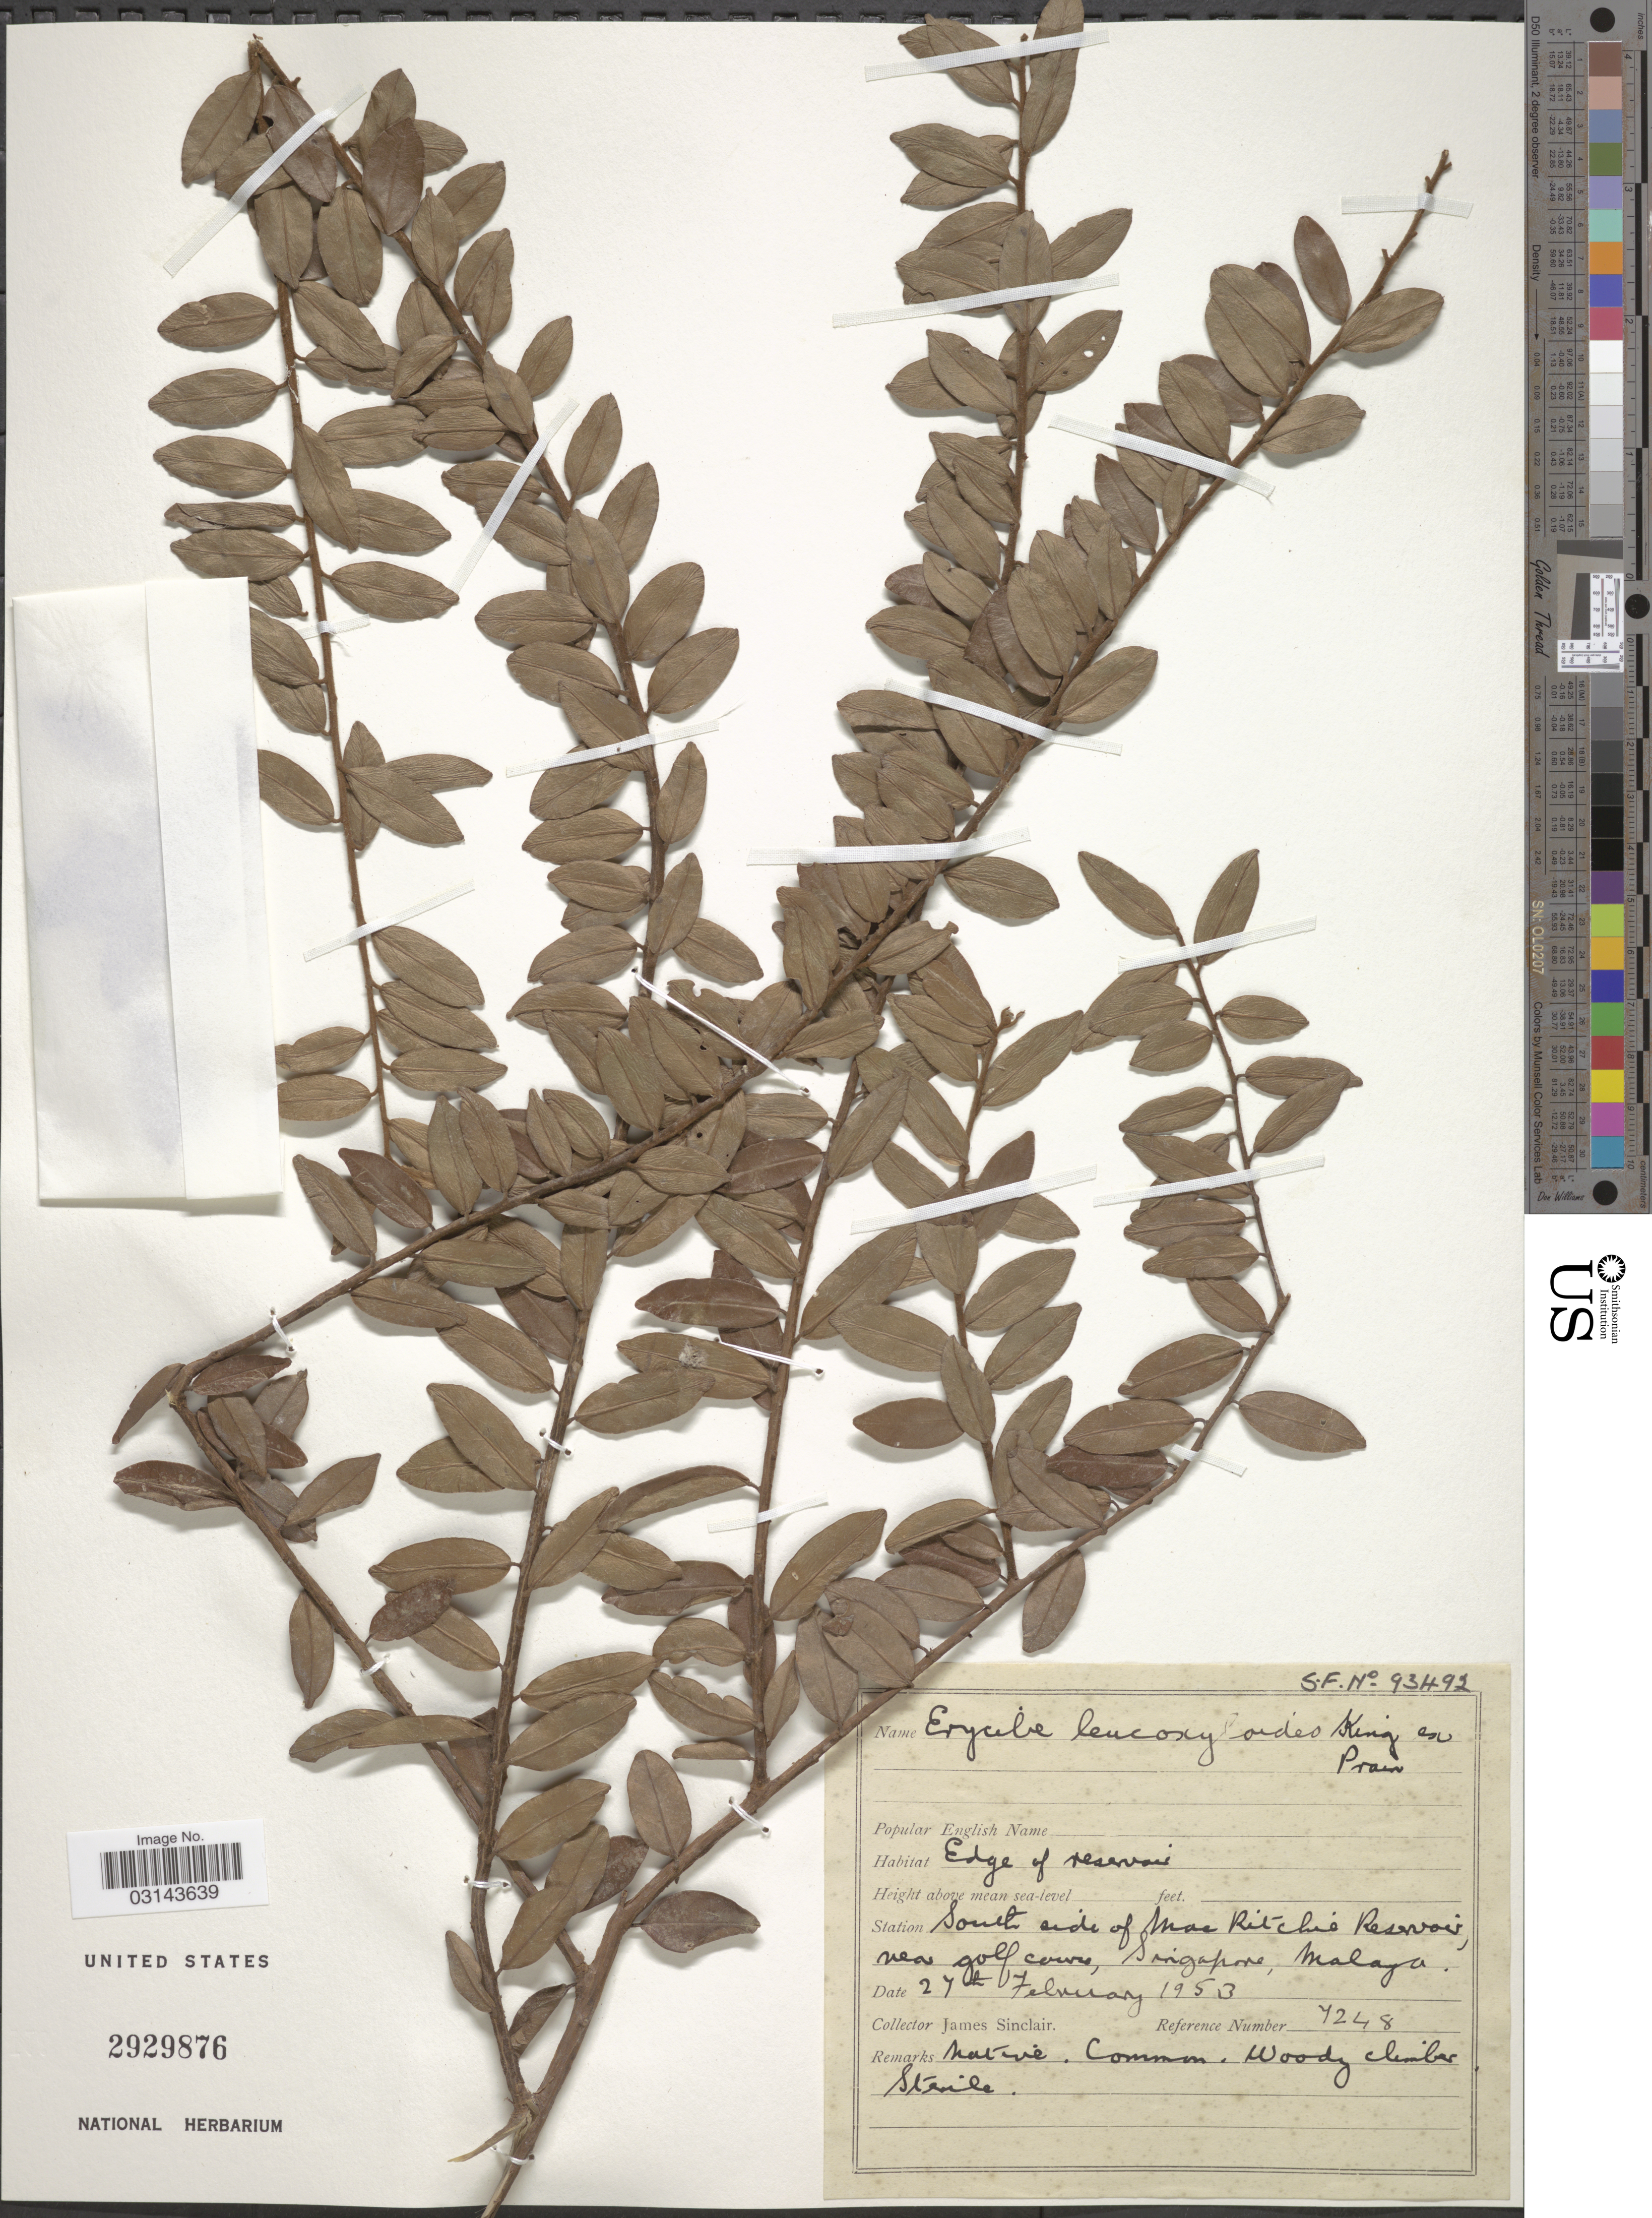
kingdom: Plantae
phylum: Tracheophyta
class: Magnoliopsida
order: Solanales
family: Convolvulaceae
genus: Erycibe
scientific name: Erycibe leucoxyloides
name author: King ex Prain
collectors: J. Sinclair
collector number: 7248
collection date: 1953-02-27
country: Singapore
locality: Station South side of Mac Ritchie Reservoir, near golf course, Malaya.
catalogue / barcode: US 2929876